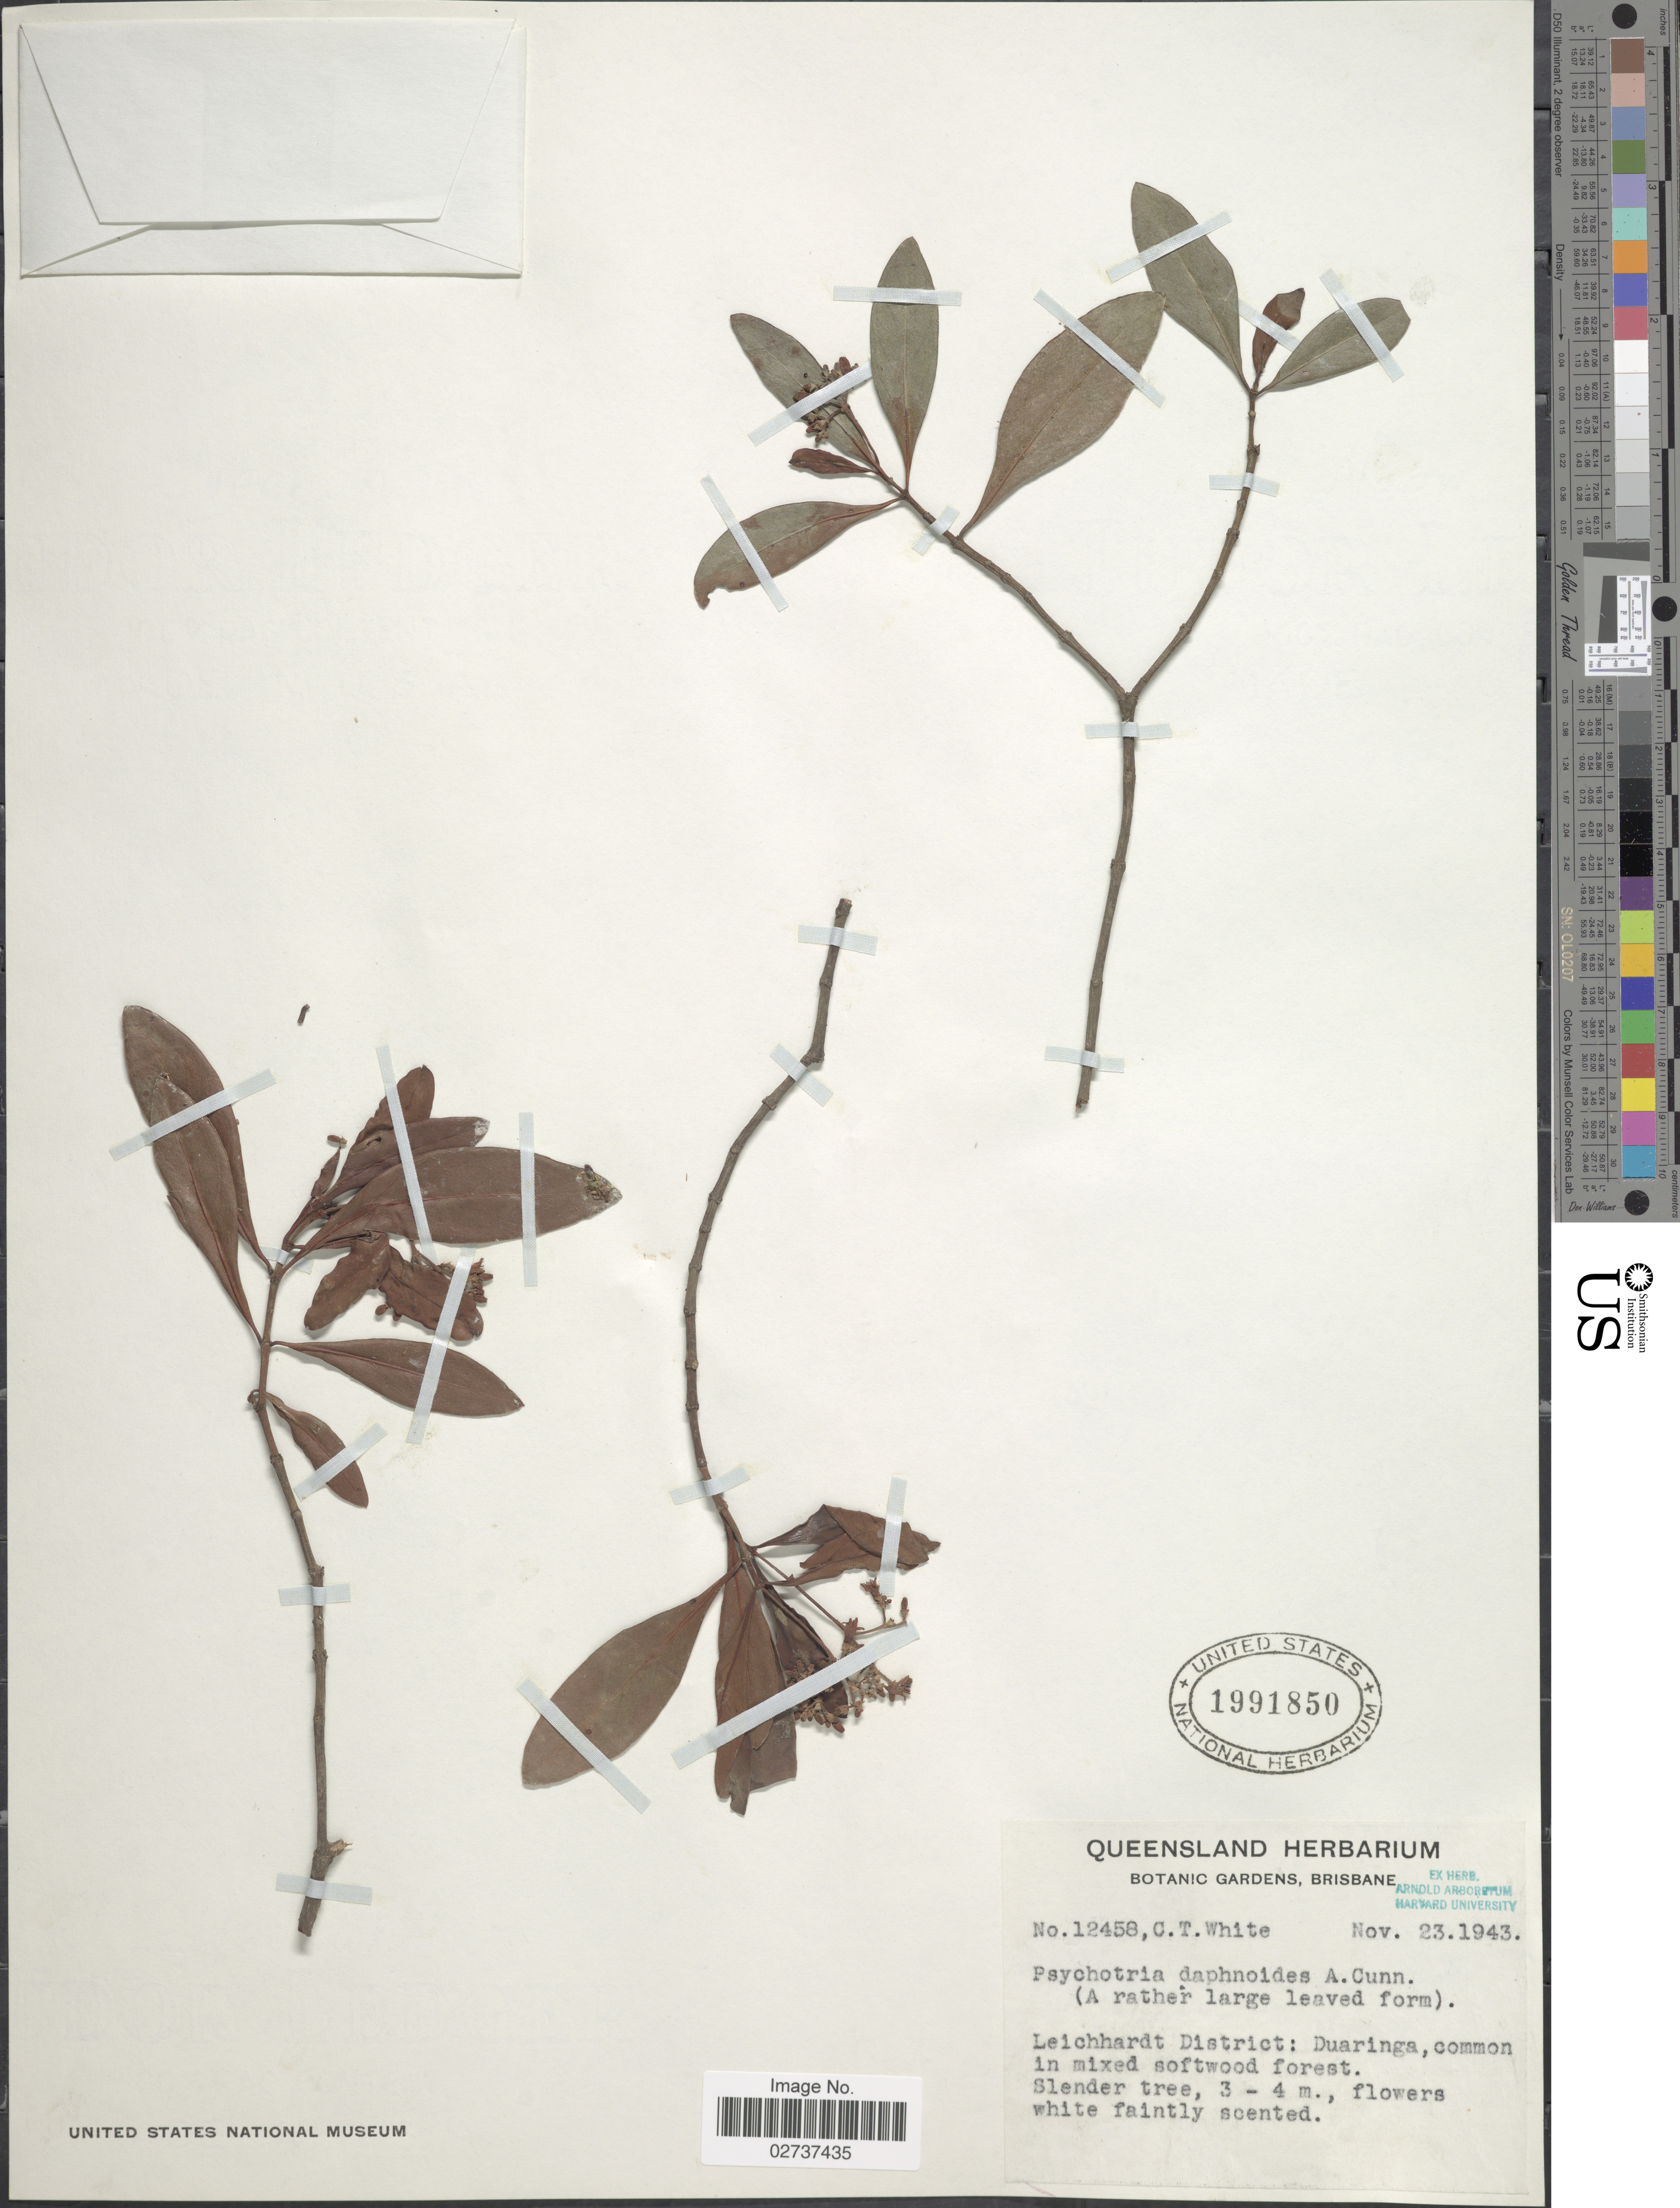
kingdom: Plantae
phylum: Tracheophyta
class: Magnoliopsida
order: Gentianales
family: Rubiaceae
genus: Psychotria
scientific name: Psychotria daphnoides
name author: A. Cunn. ex Hook.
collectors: C. T. White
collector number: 12458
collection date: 1943-11-23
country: Australia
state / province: Queensland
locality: Leichhardt District: Duaringa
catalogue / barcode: US 1991850